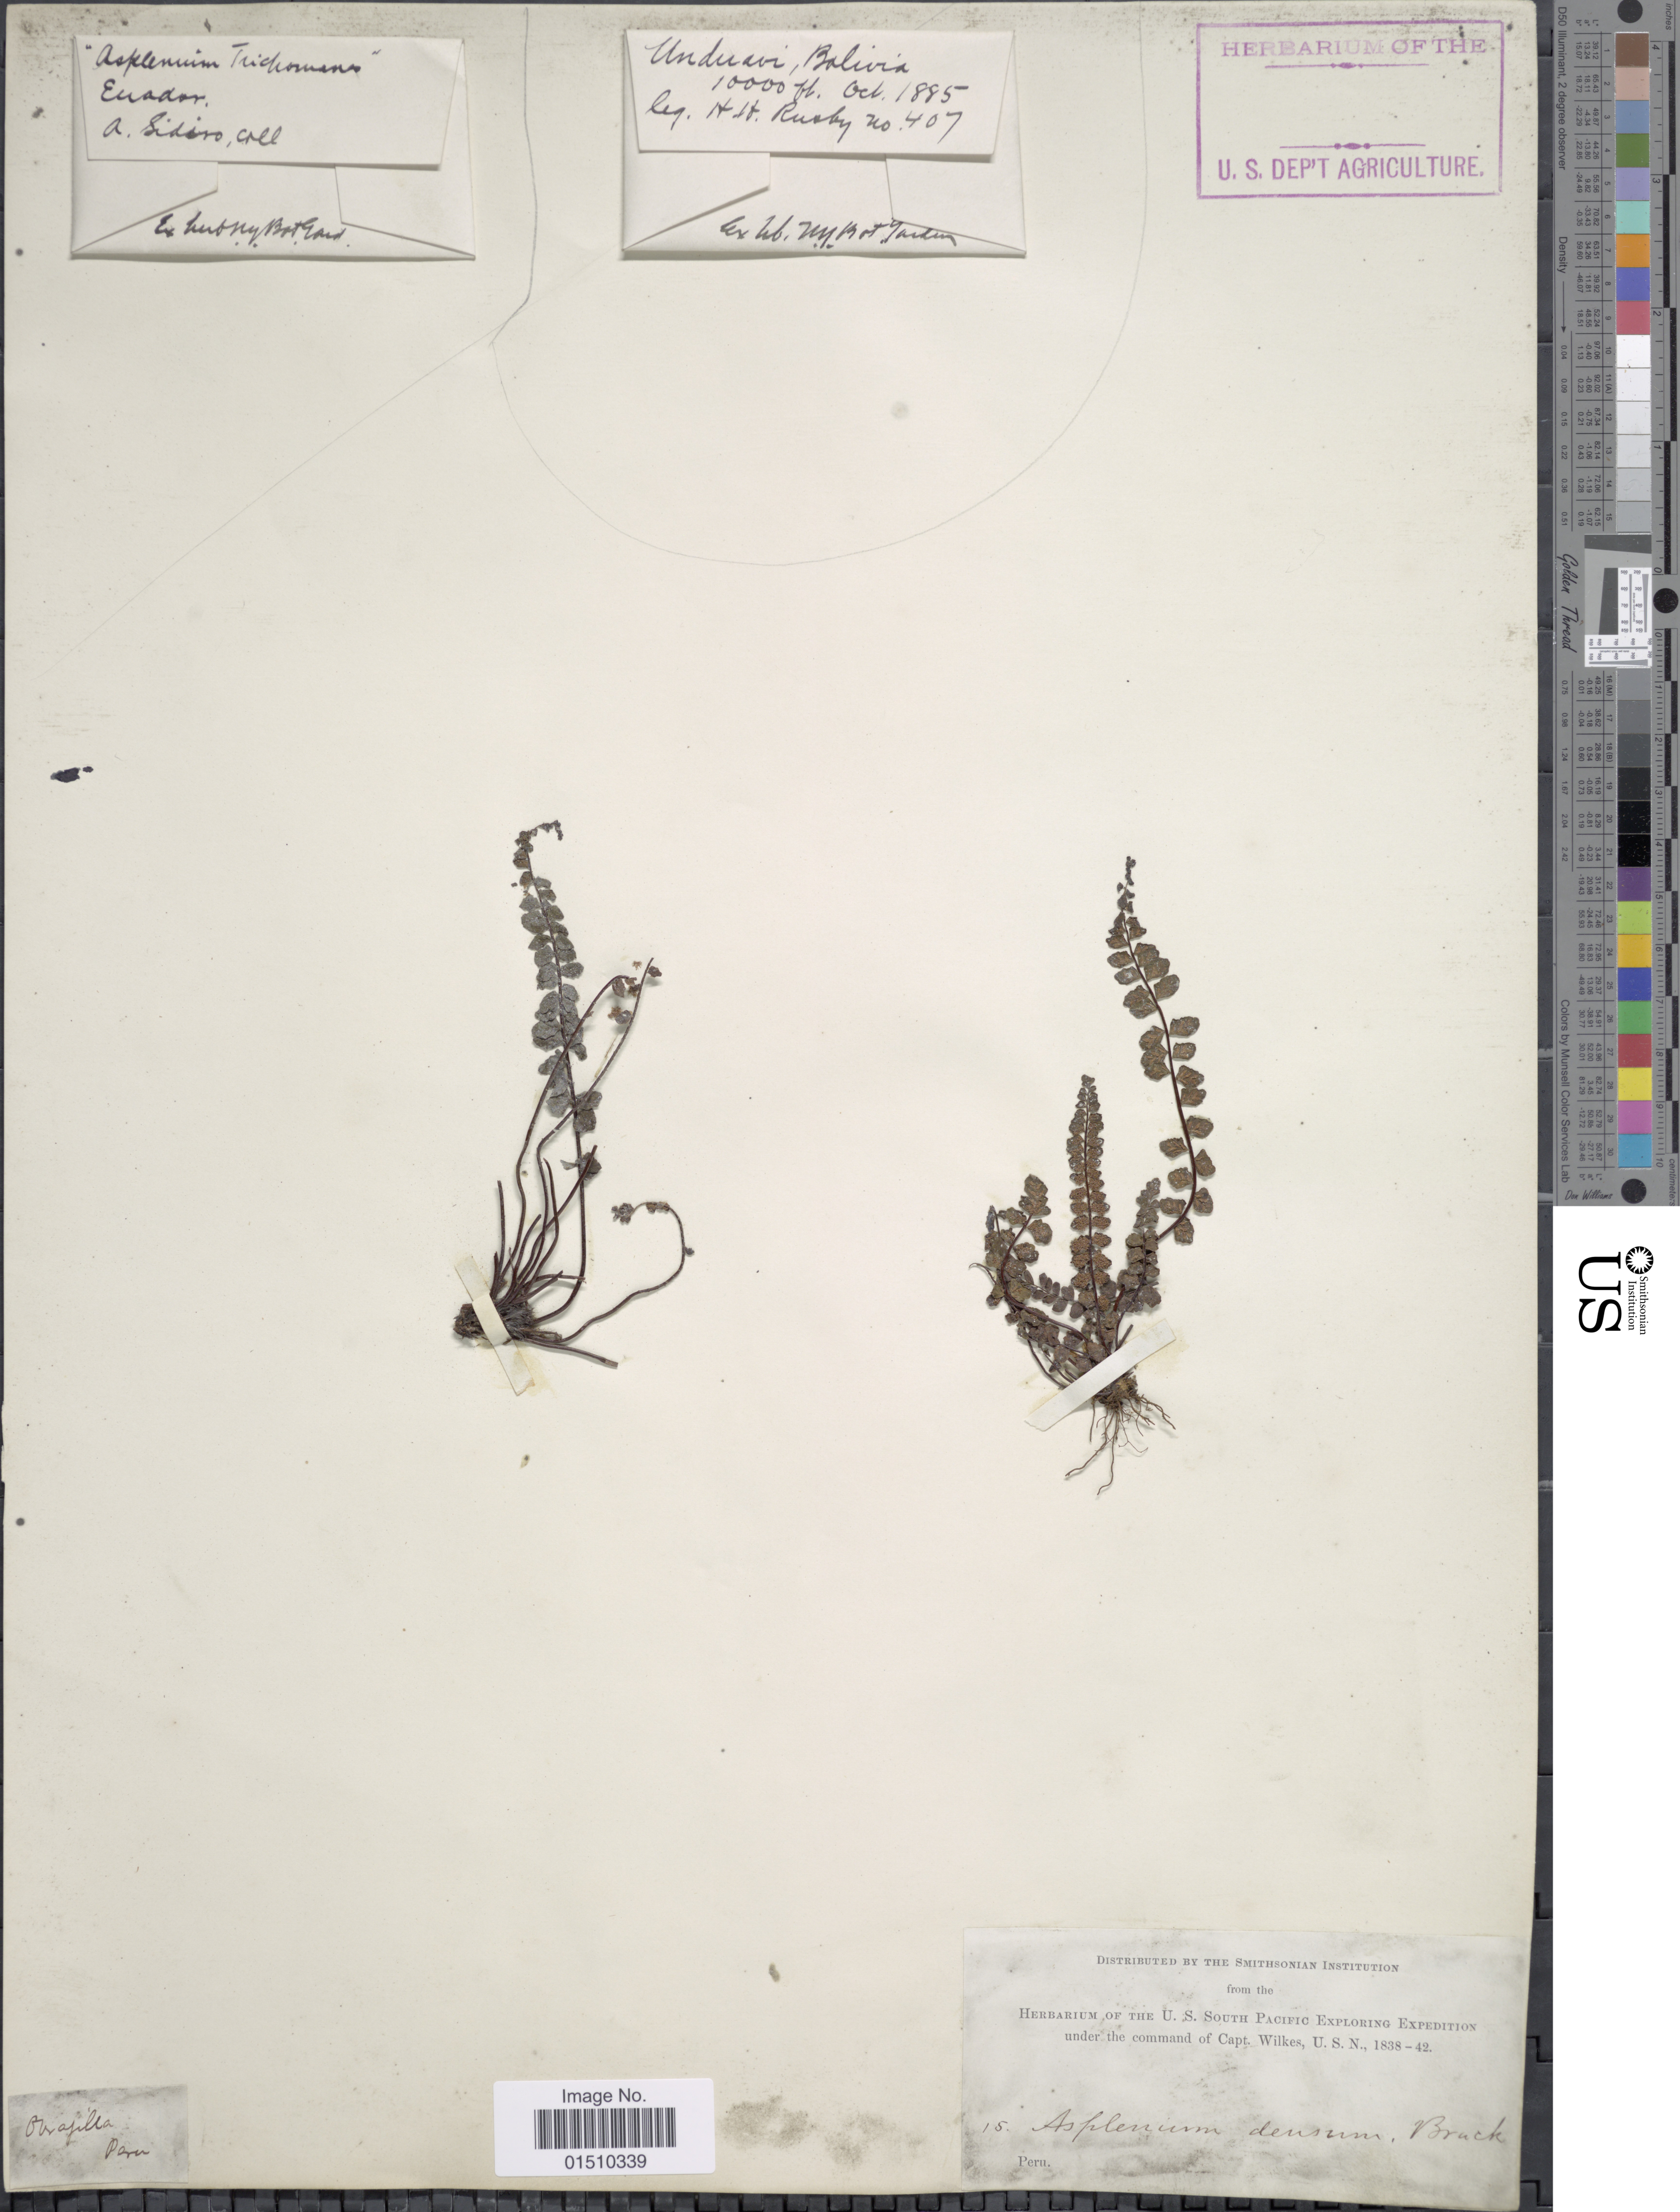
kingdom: Plantae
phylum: Tracheophyta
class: Polypodiopsida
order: Polypodiales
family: Aspleniaceae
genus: Asplenium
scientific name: Asplenium castaneum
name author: Schltdl. & Cham.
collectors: A. Sodiro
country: Ecuador